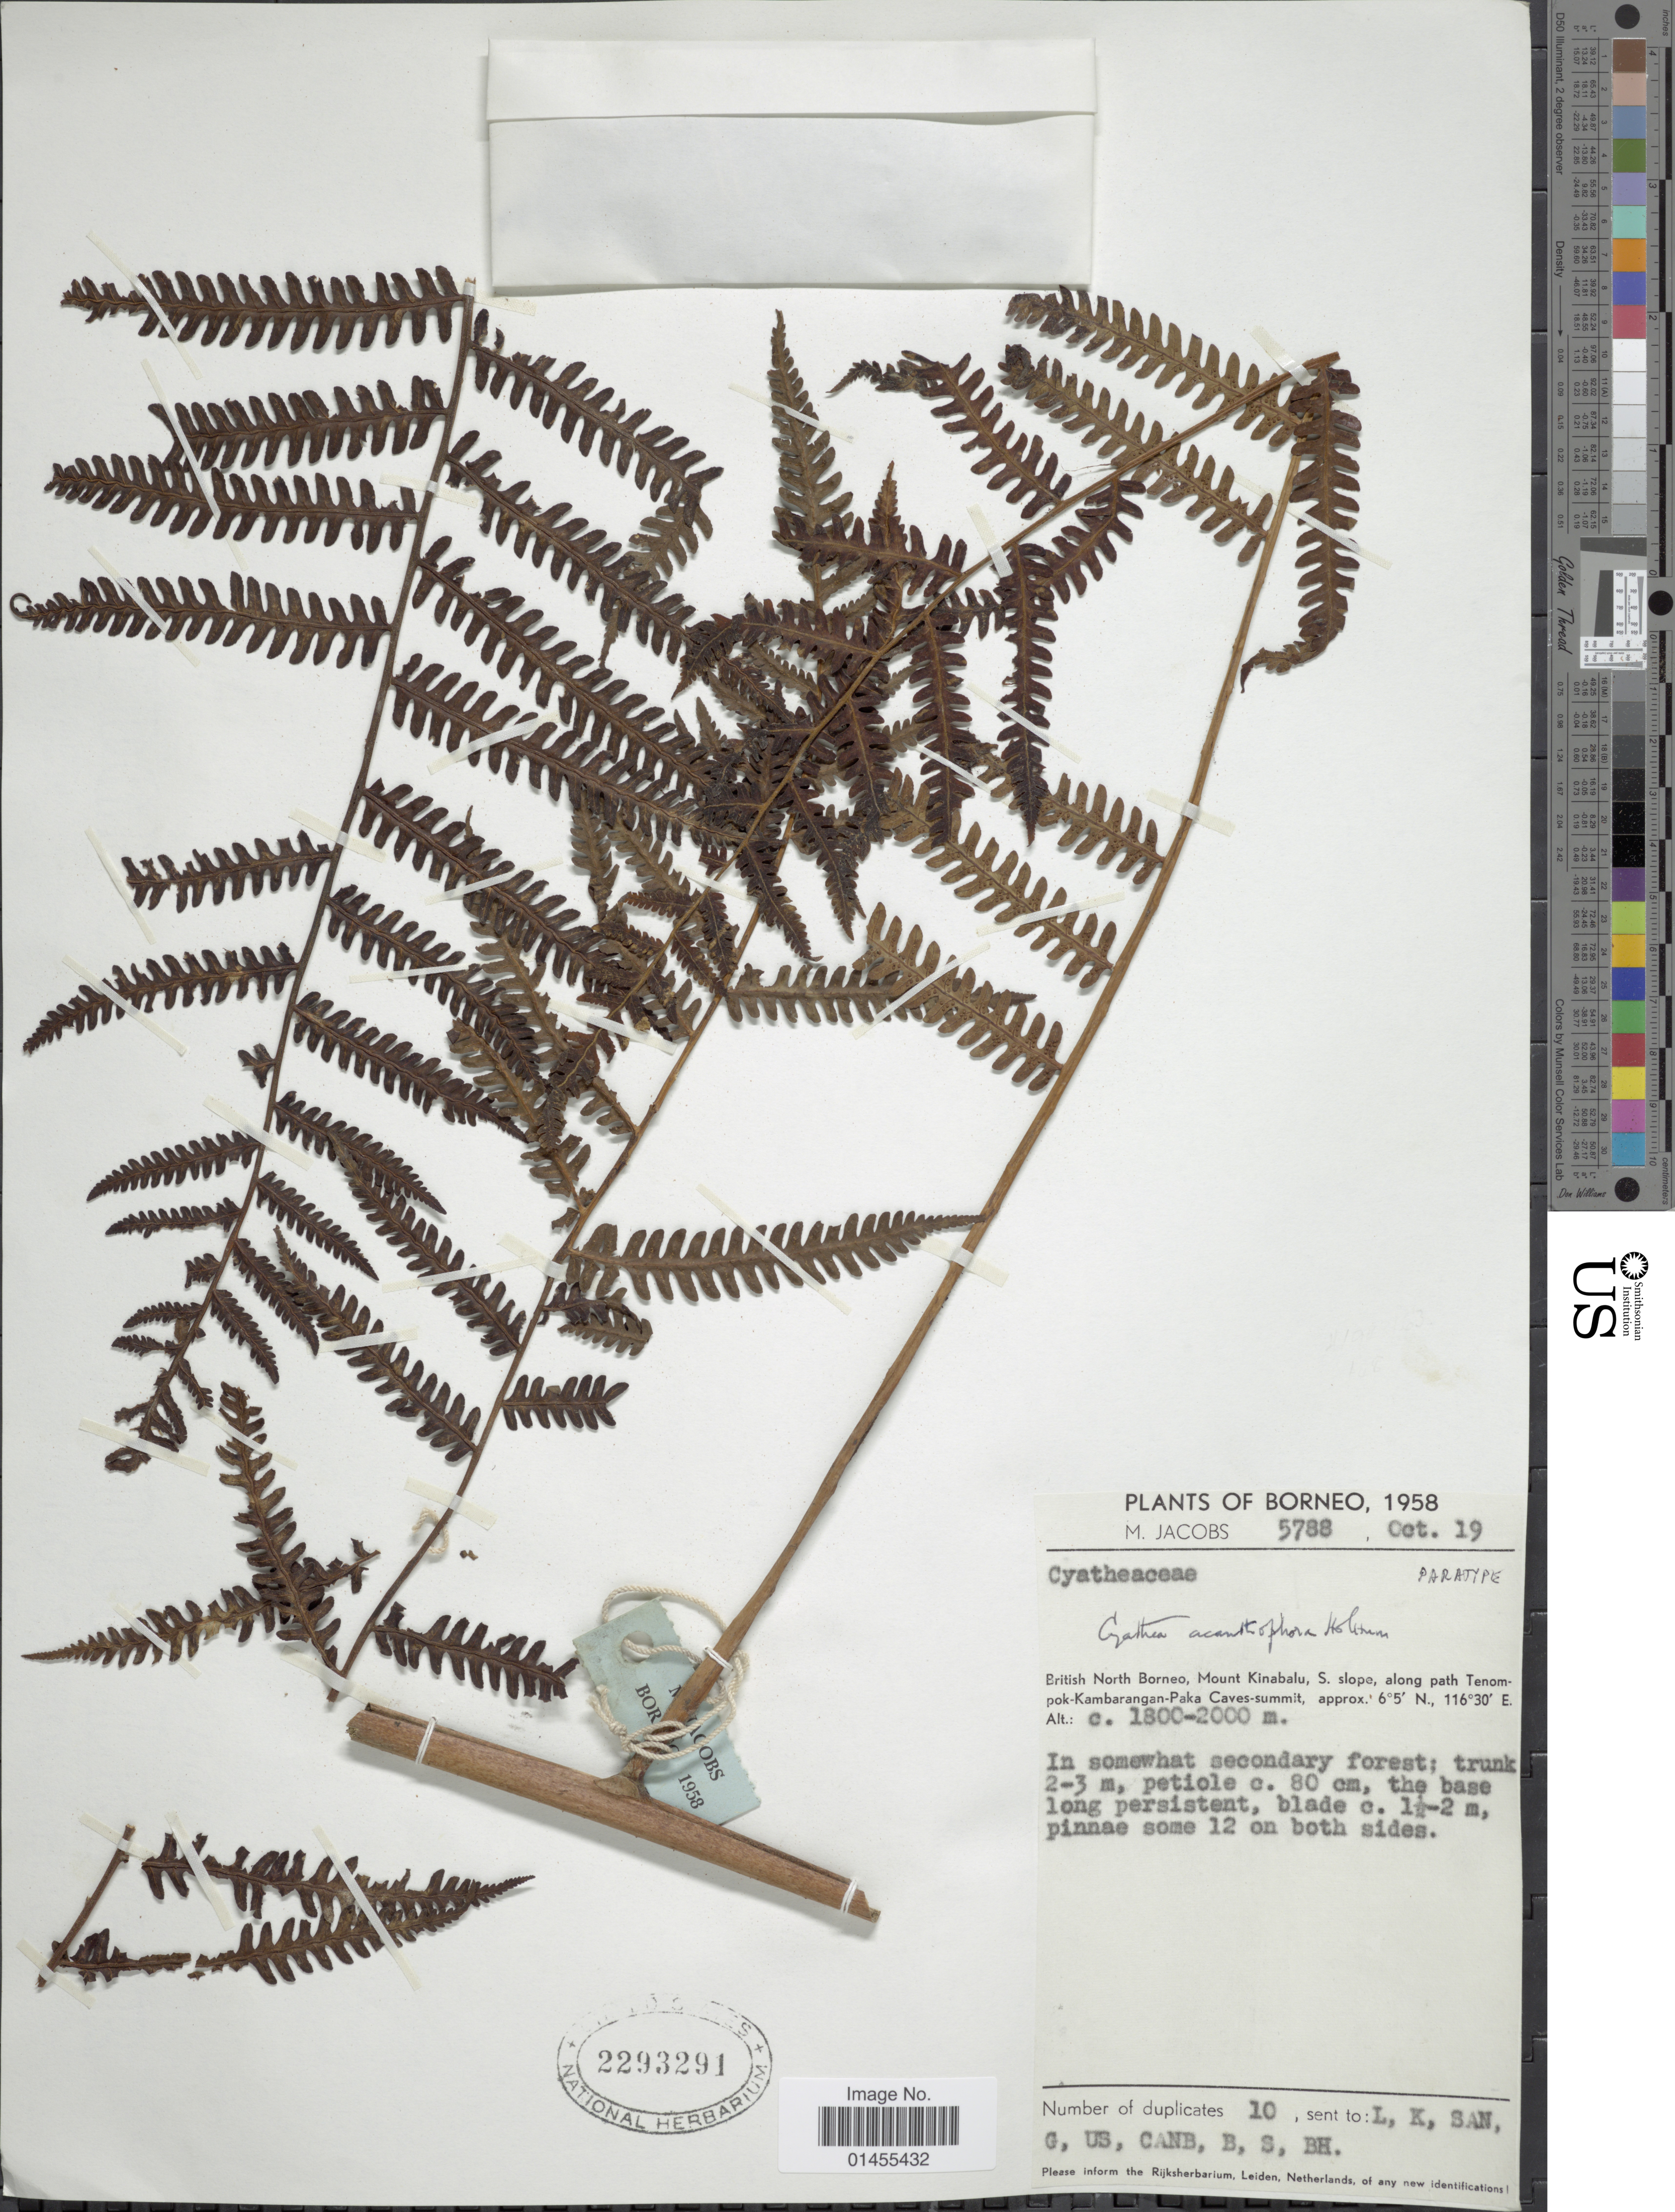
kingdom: Plantae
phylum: Tracheophyta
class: Polypodiopsida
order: Cyatheales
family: Cyatheaceae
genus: Alsophila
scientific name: Alsophila acanthophora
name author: (Holttum) R.M. Tryon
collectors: M. Jacobs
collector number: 5788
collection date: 1958-10-19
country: Malaysia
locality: British North Borneo, Mount Kinabalu, S. slope along path Tenompok-Kambarangan-Paka Caves-summit. Borneo.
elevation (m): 1800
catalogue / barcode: US 2293291